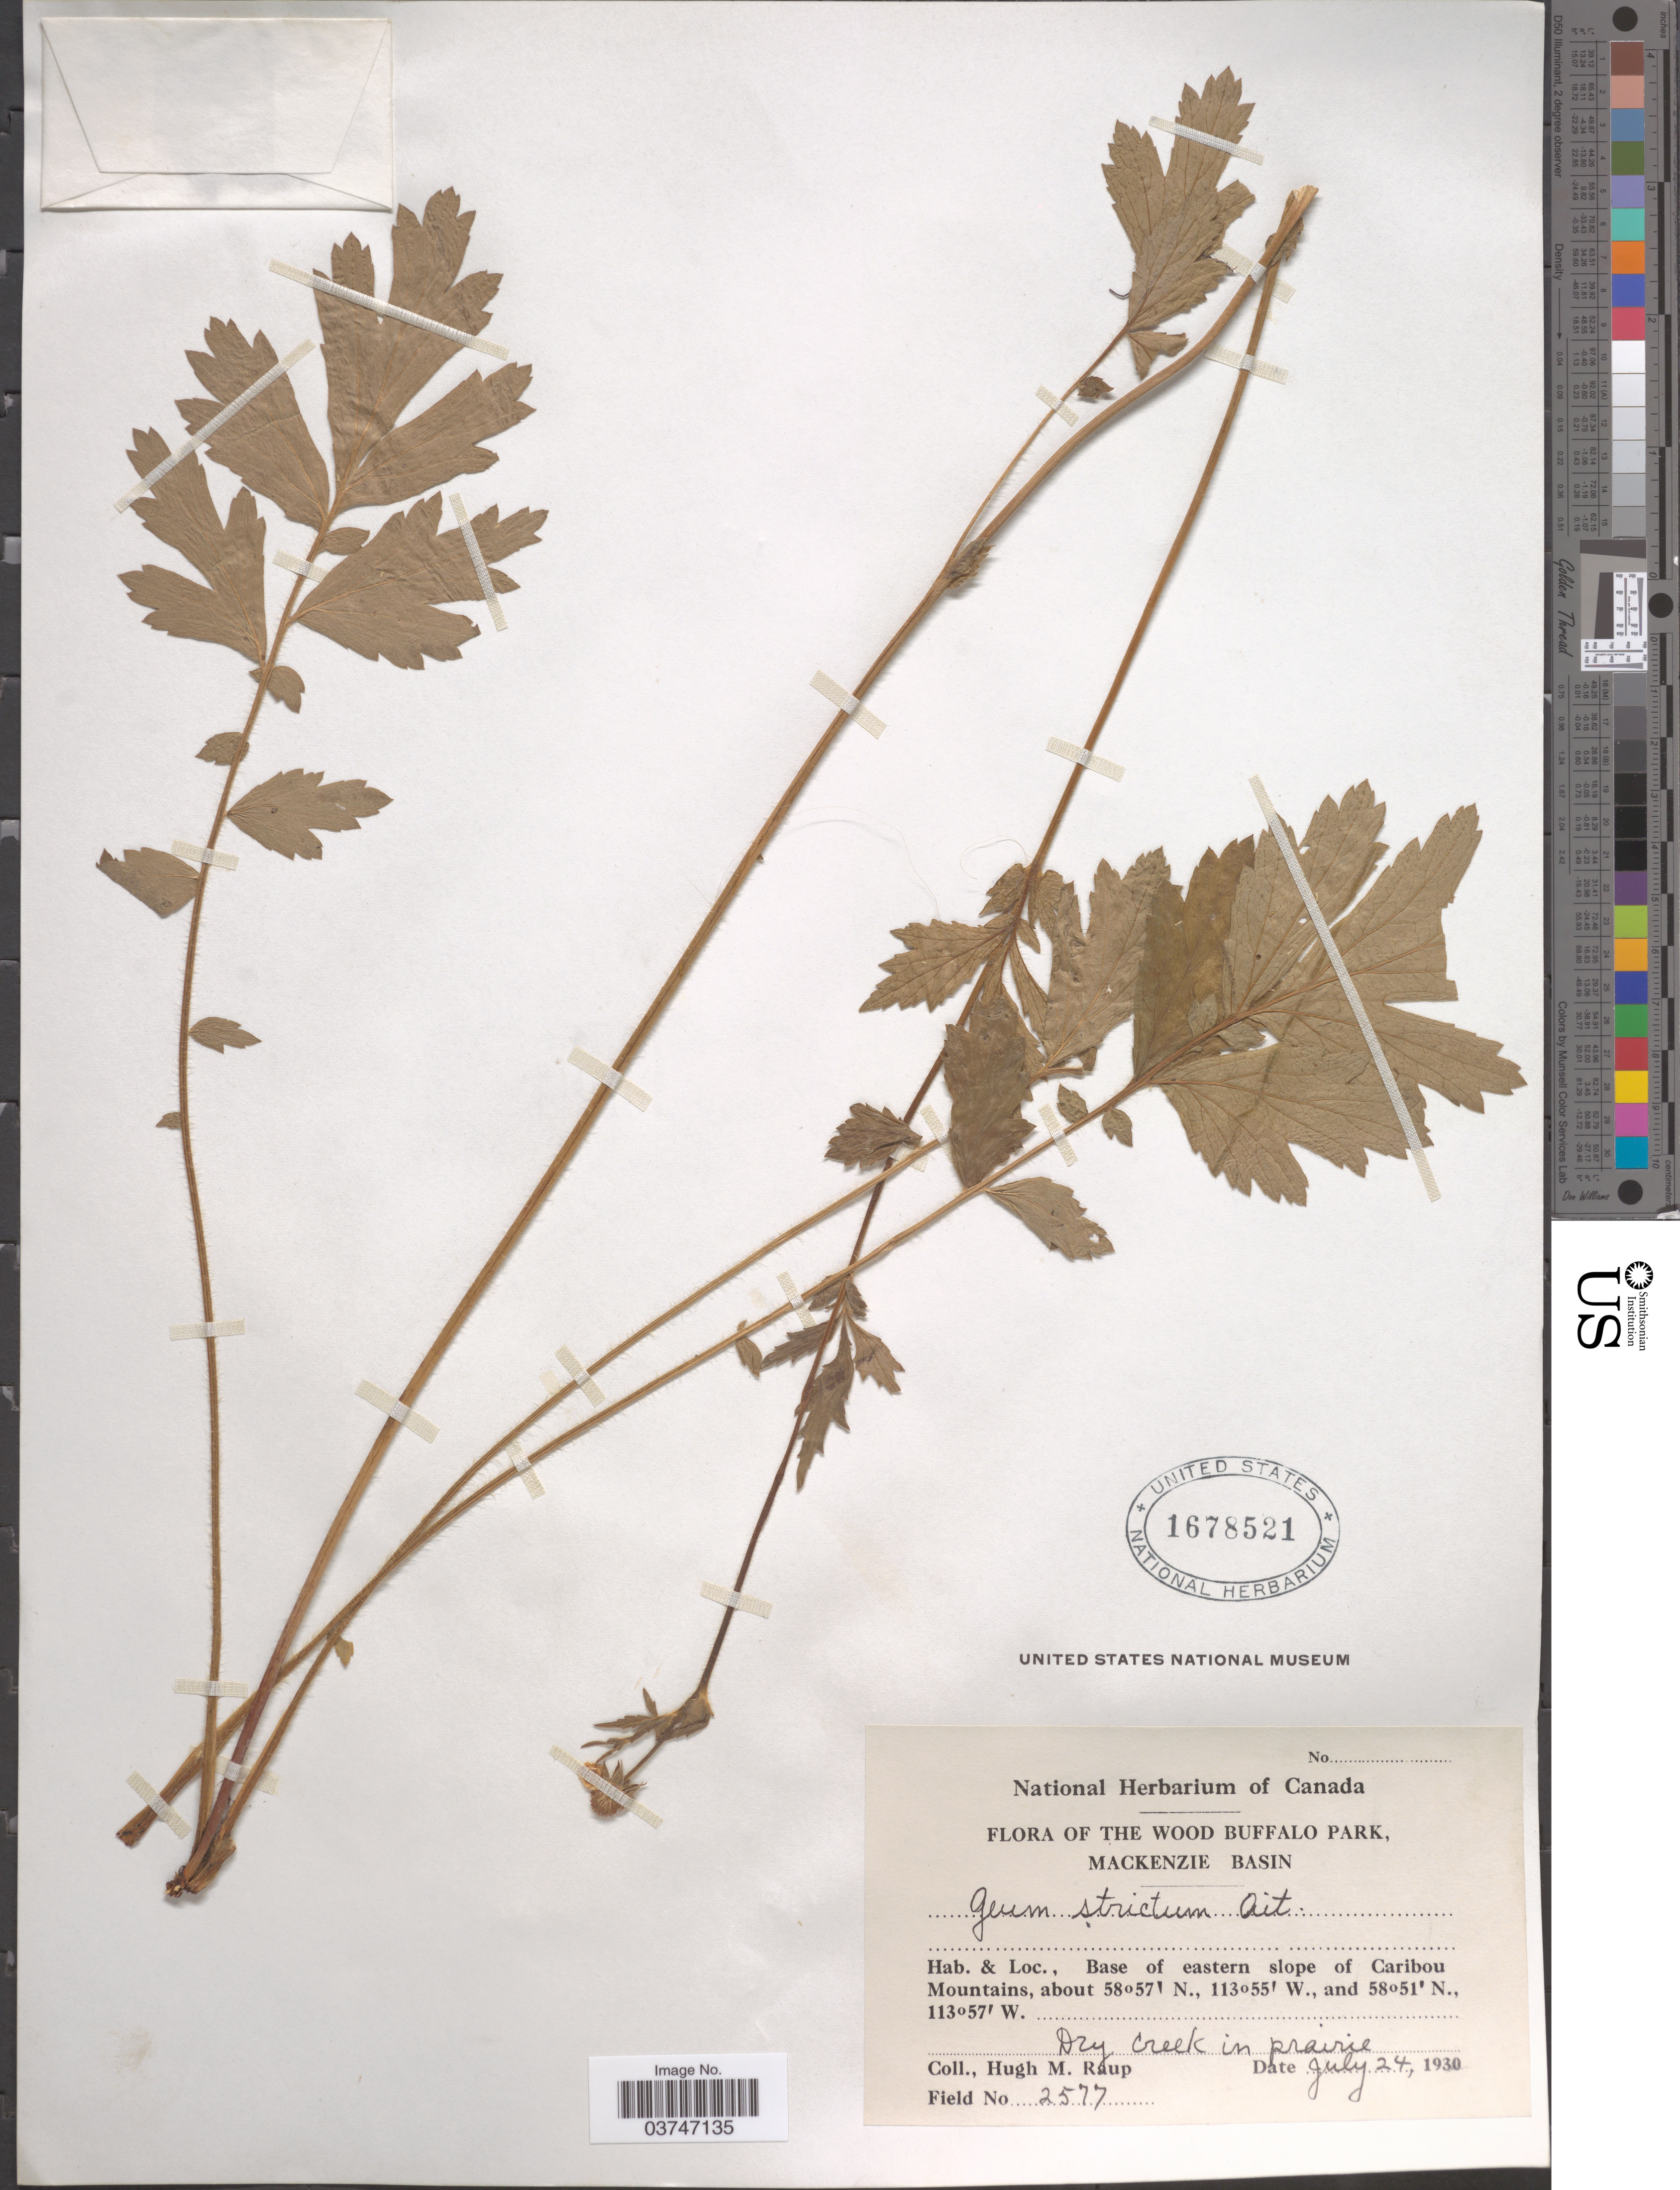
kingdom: Plantae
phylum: Tracheophyta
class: Magnoliopsida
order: Rosales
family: Rosaceae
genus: Geum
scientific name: Geum aleppicum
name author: Jacq.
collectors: H. Raup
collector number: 2577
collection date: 1930-07-24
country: Canada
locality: The Wood Buffalo Park, Mackenzie Basin. Base of eastern slope of Caribou Mountains.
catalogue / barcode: US 1678521